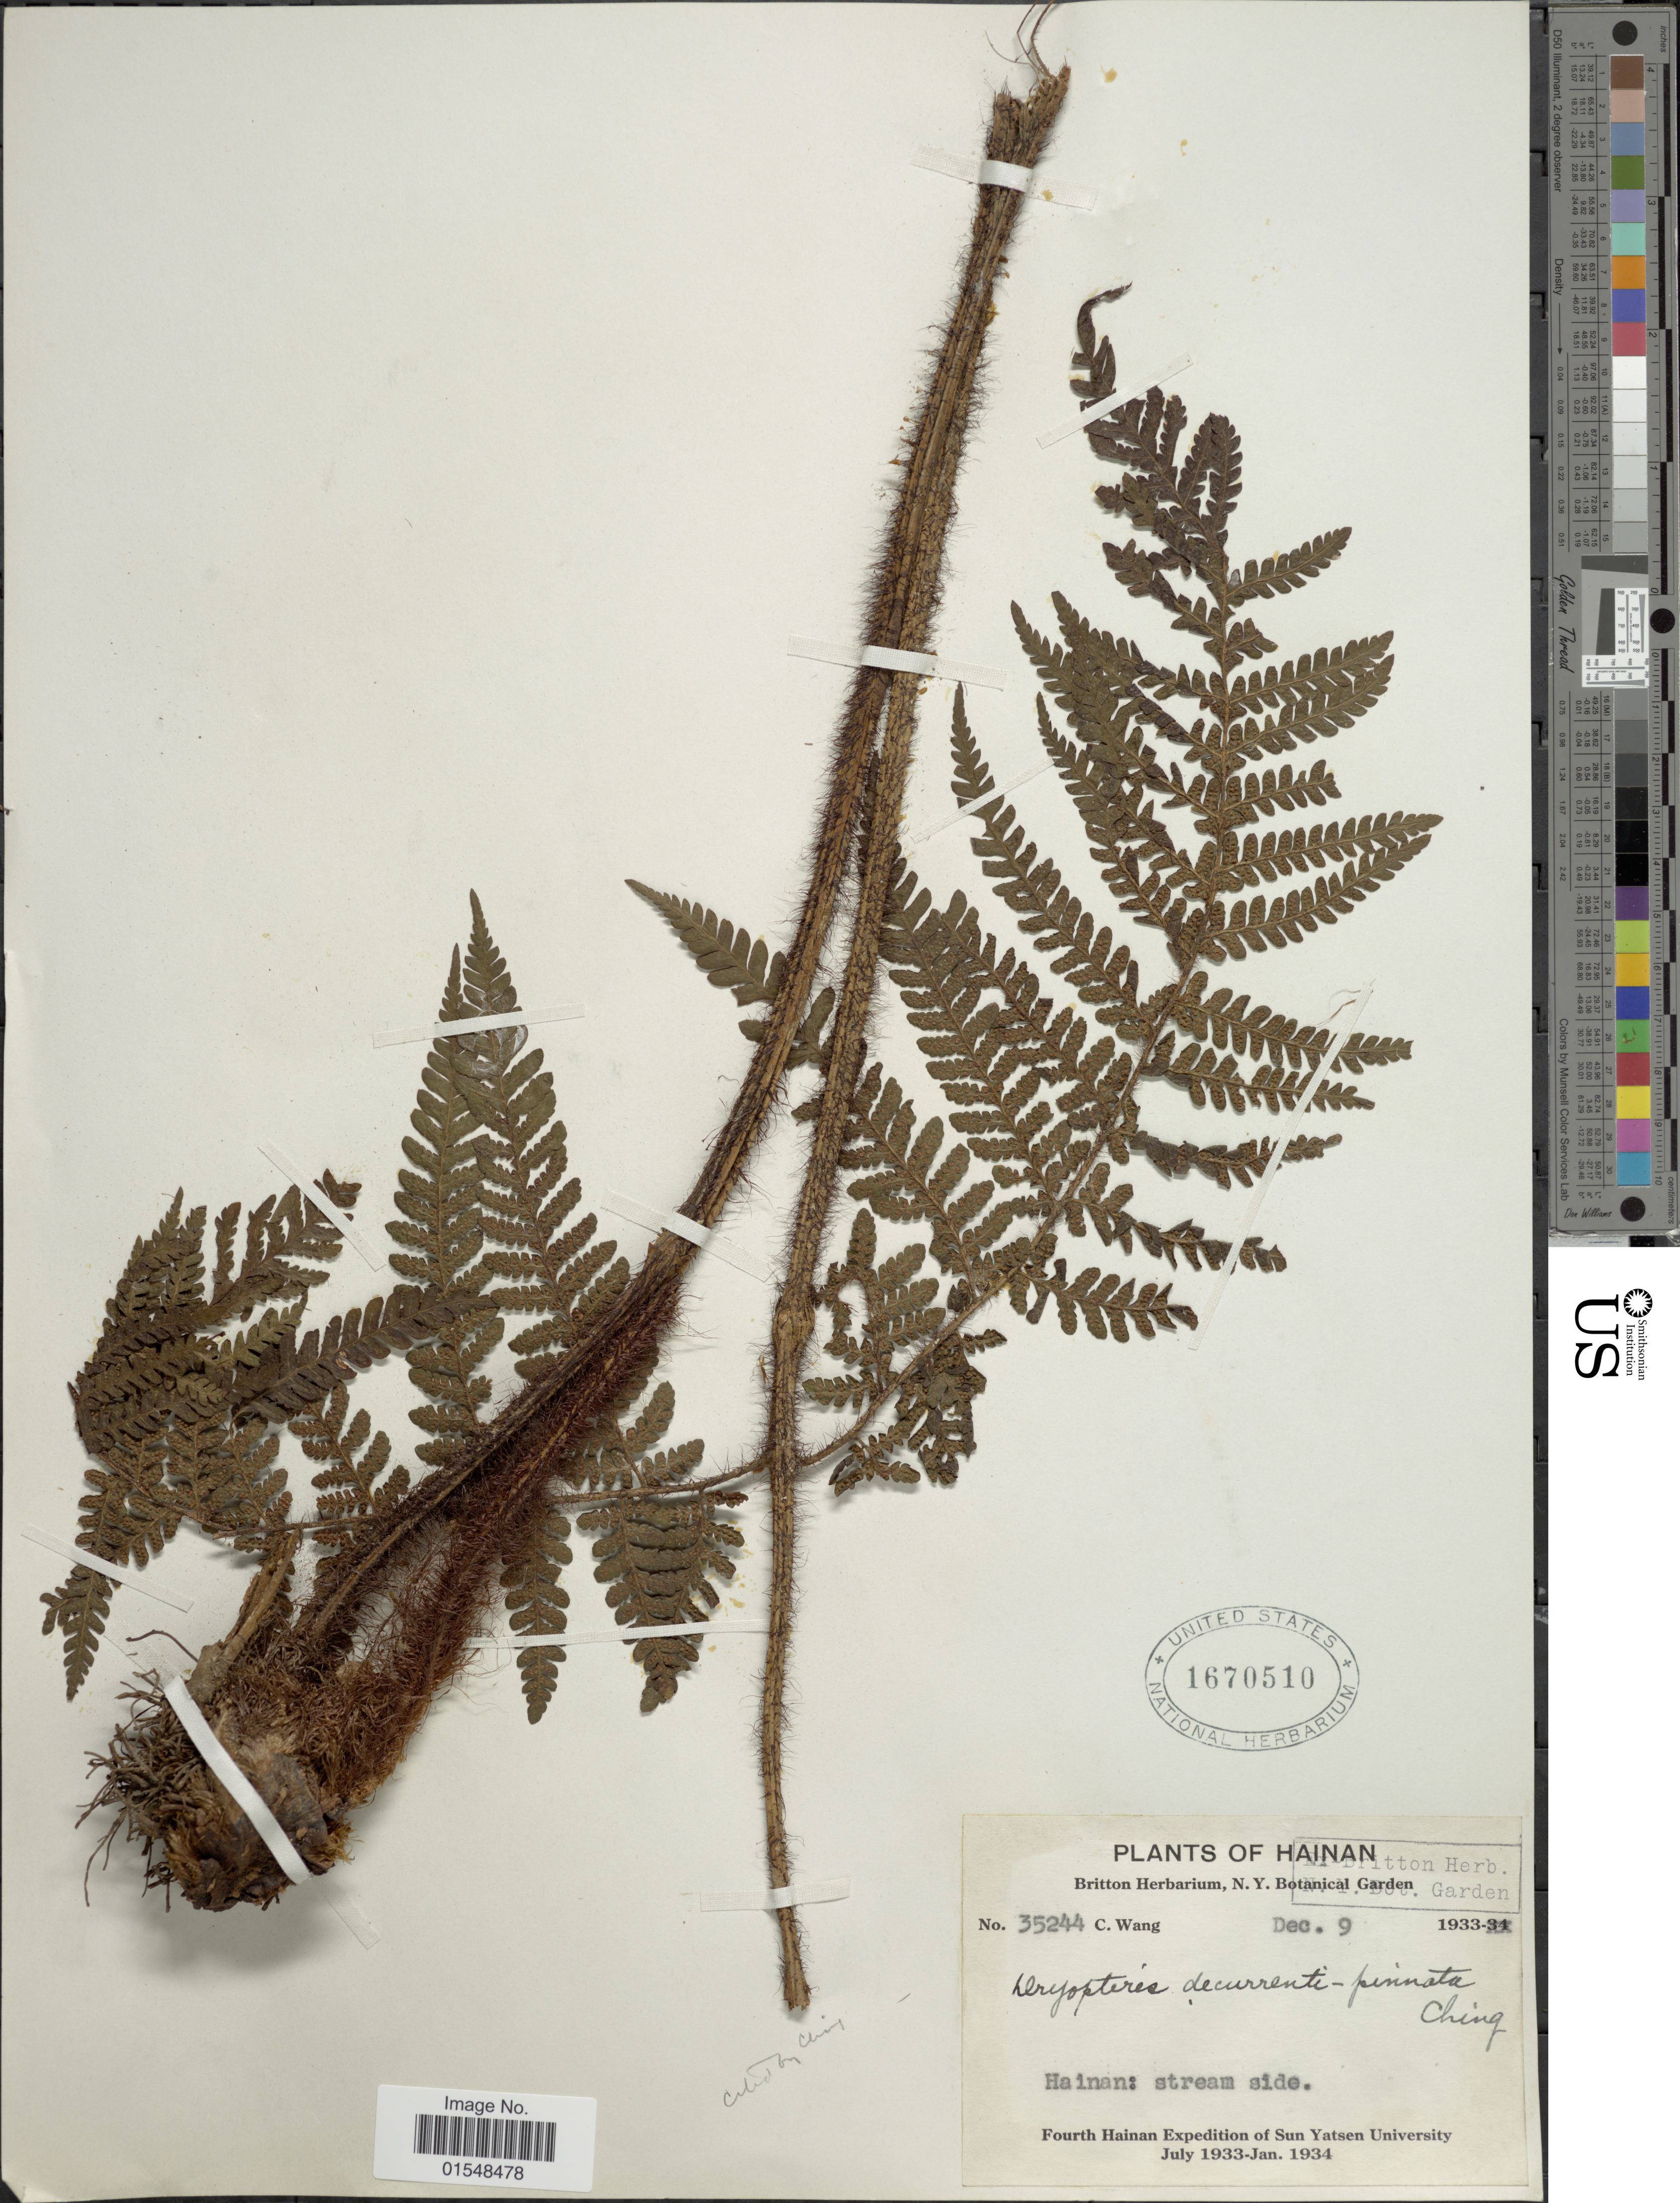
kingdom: Plantae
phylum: Tracheophyta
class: Polypodiopsida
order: Polypodiales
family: Dryopteridaceae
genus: Ctenitis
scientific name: Ctenitis decurrentipinnata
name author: (Ching) Tardieu & C. Chr.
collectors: C. Wang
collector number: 35244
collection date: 1933-12-09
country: China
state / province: Hainan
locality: Stream side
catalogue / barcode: US 1670510